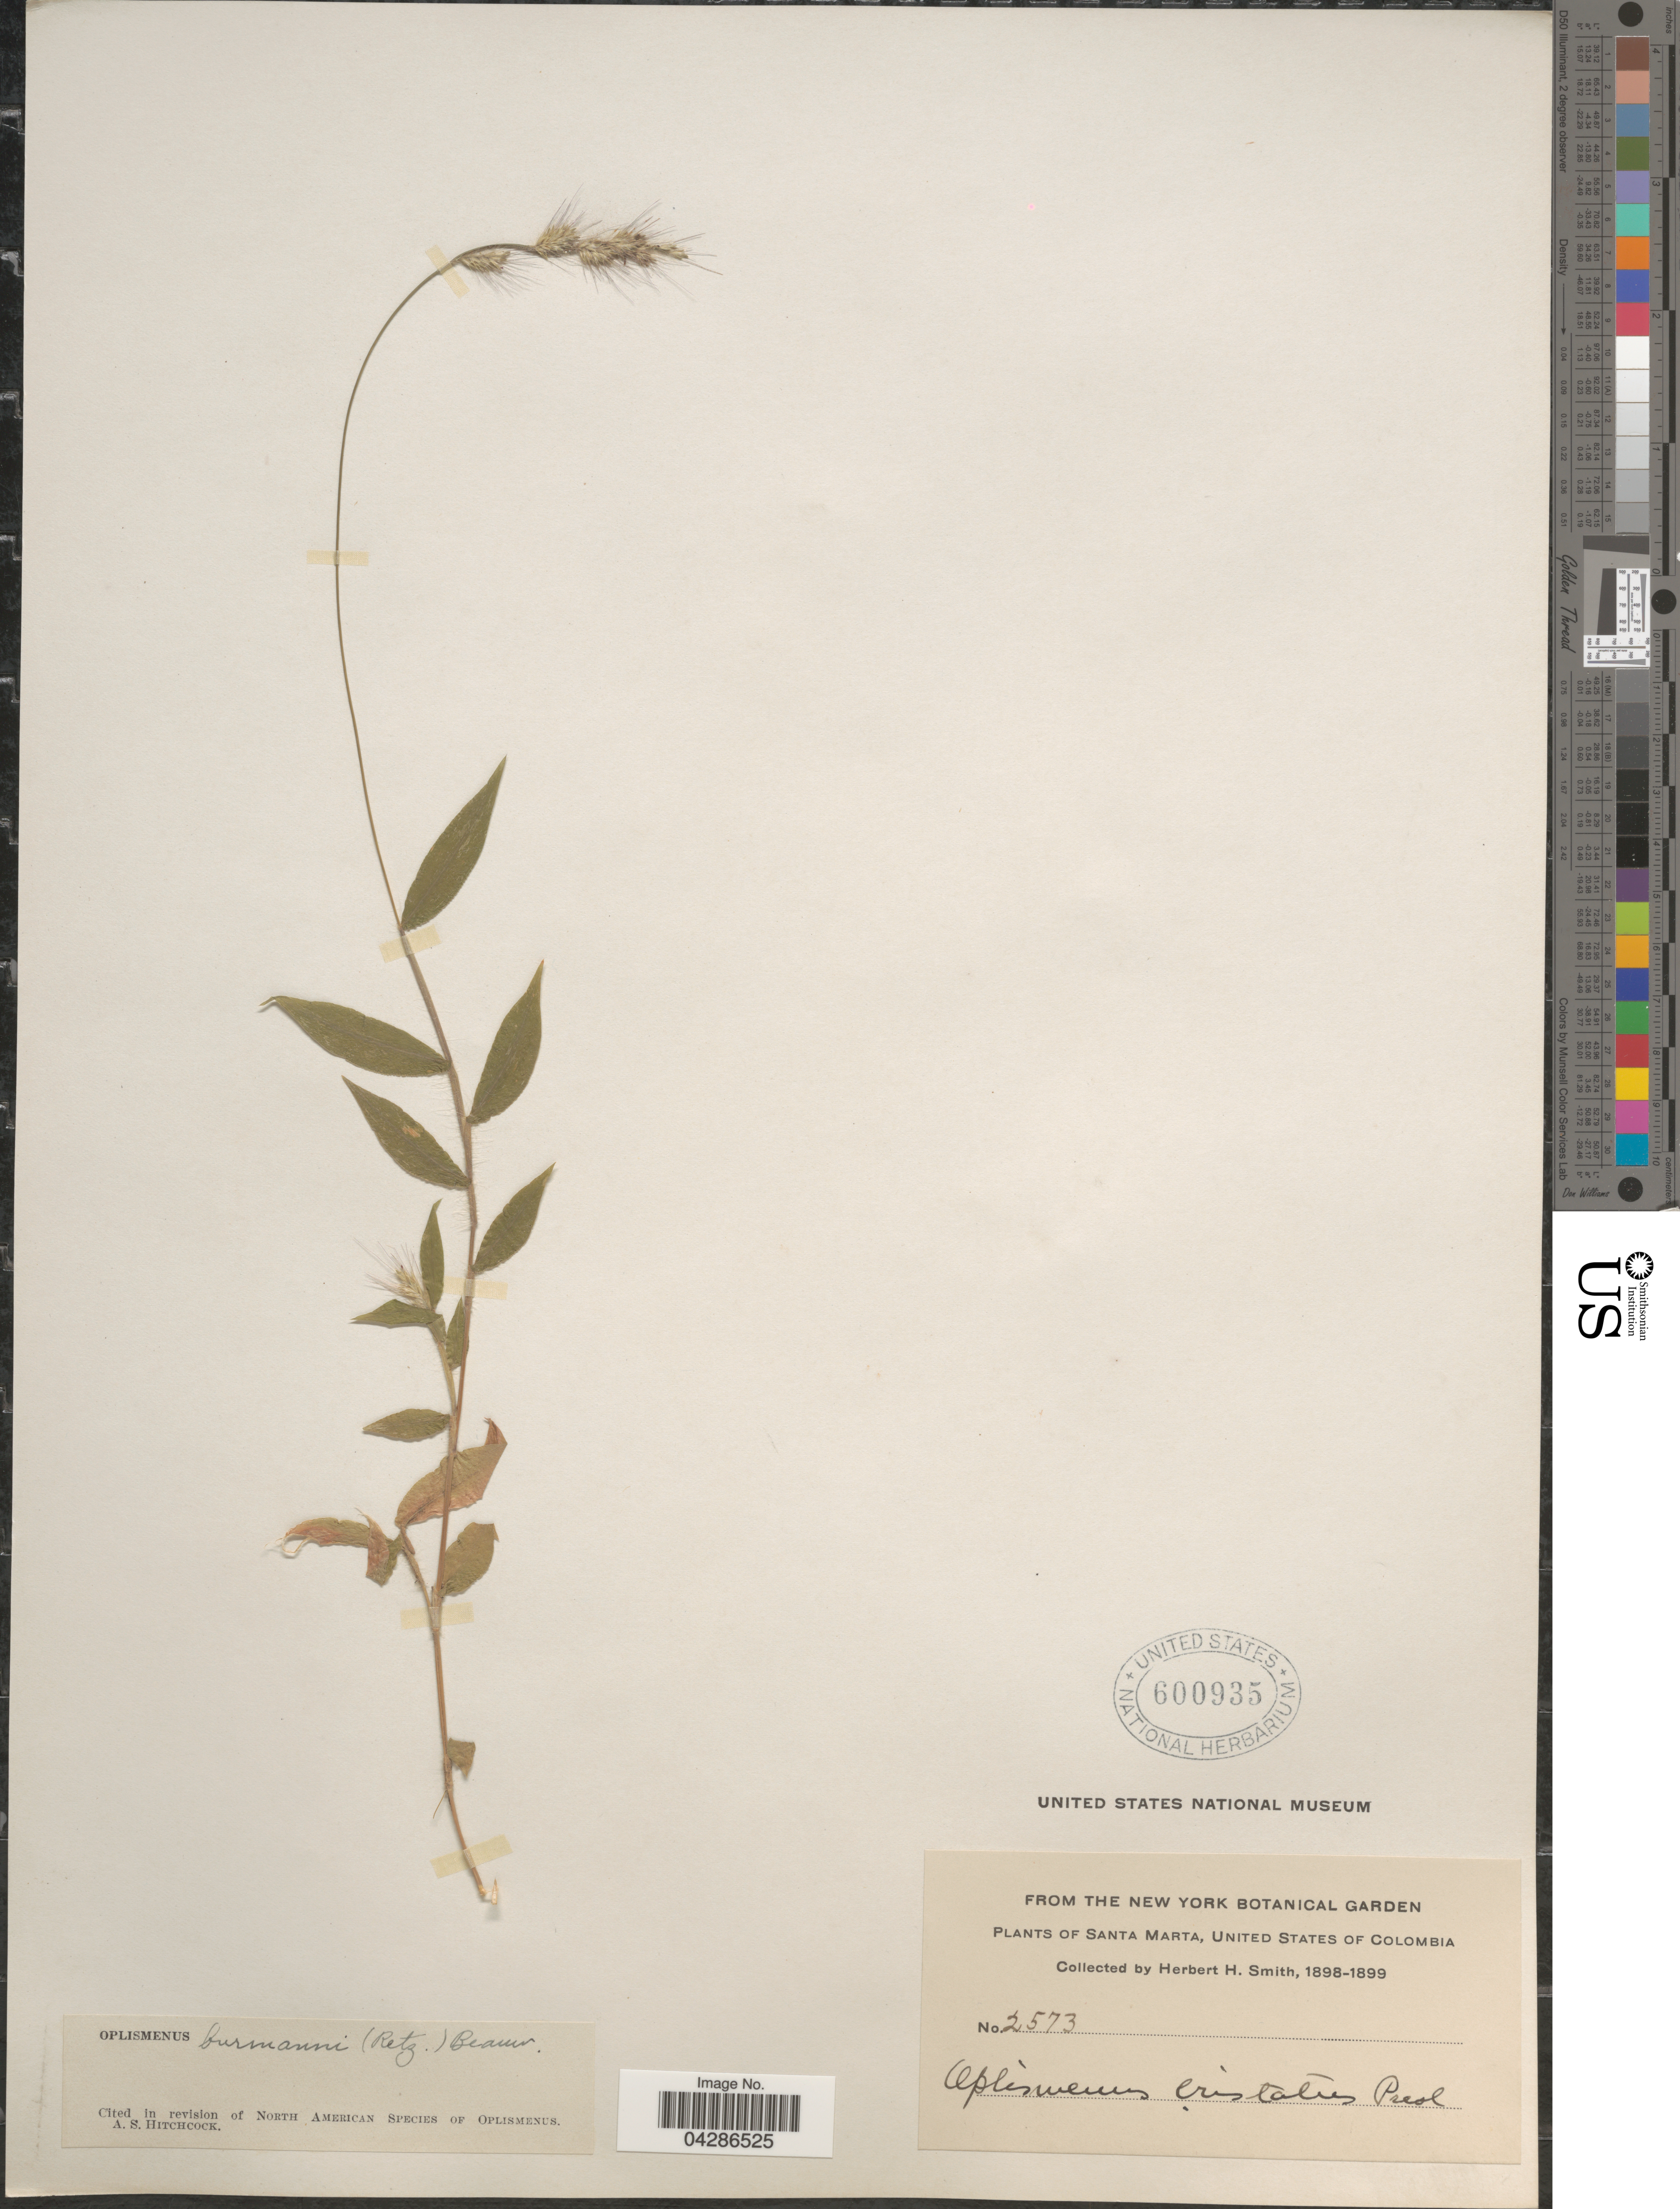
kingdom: Plantae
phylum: Tracheophyta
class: Liliopsida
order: Poales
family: Poaceae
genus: Oplismenus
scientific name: Oplismenus burmannii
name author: (Retz.) P. Beauv.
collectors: Herbert H. Smith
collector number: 2573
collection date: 1898/1899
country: Colombia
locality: Santa Marta, United States of Colombia.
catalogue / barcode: US 600935